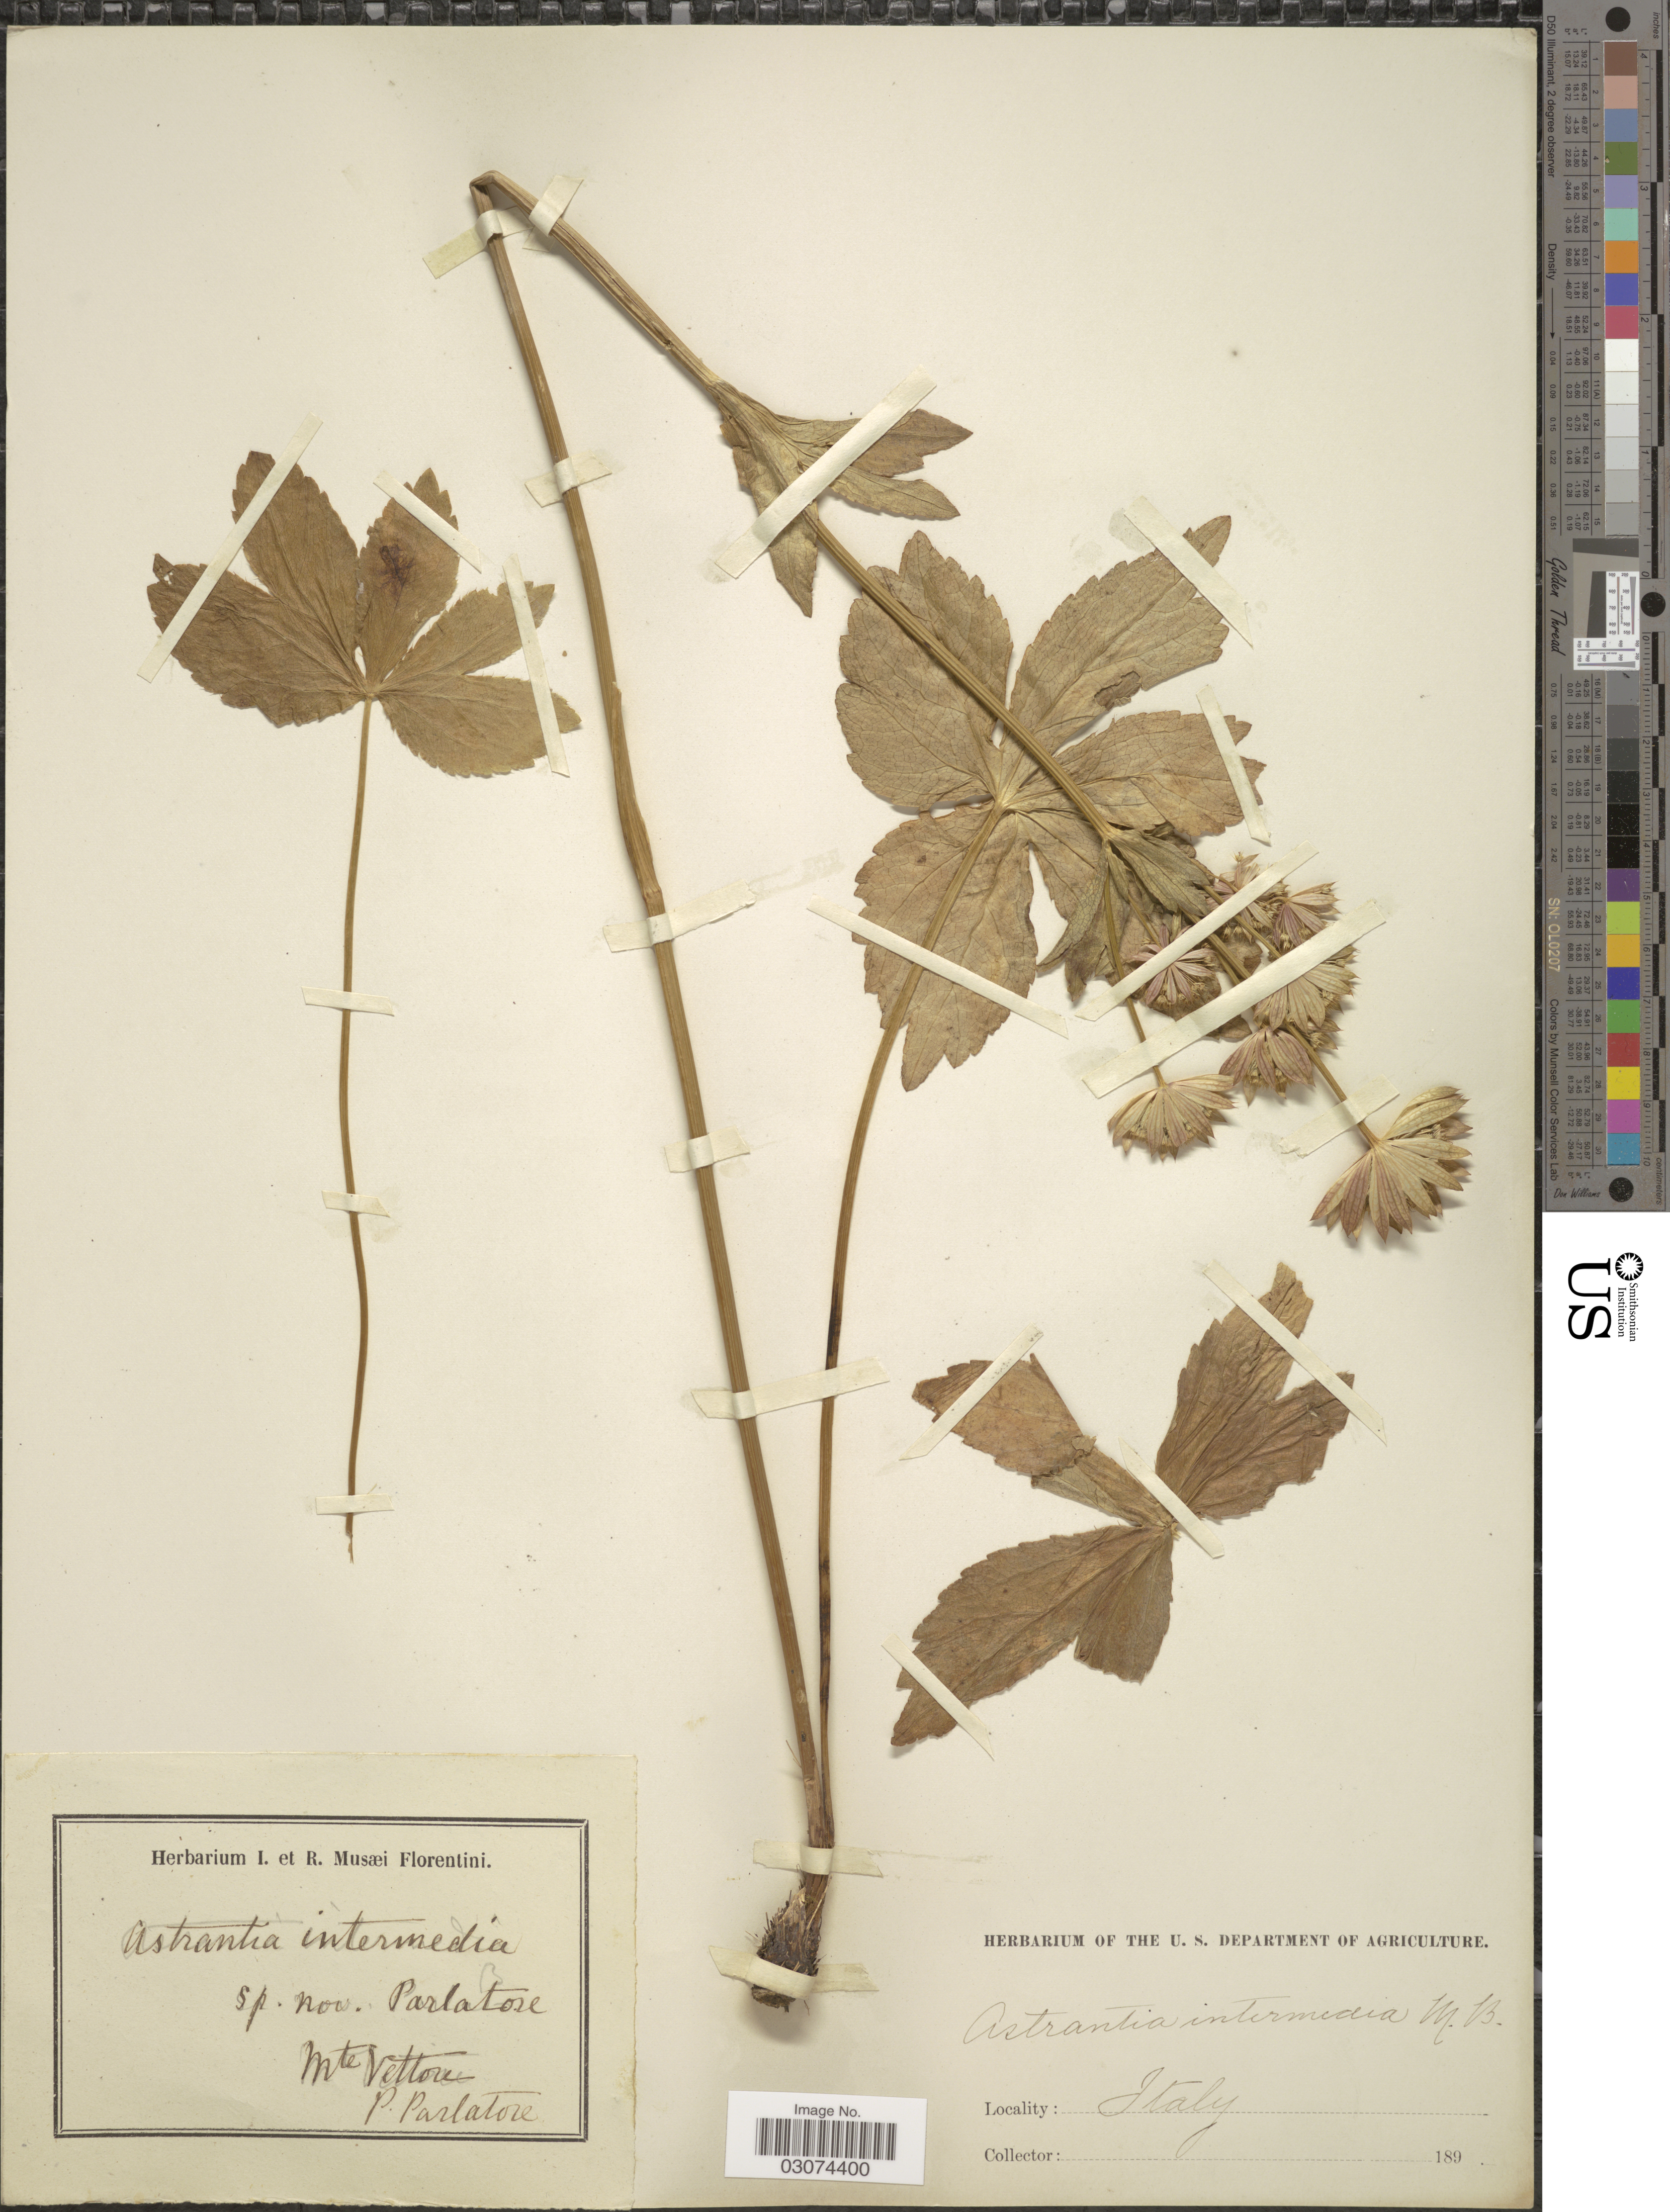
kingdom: Plantae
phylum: Tracheophyta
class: Magnoliopsida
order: Apiales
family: Apiaceae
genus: Astrantia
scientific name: Astrantia intermedia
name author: M. Bieb.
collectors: P. Parlatore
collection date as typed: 189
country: Italy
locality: Mte Vettore.